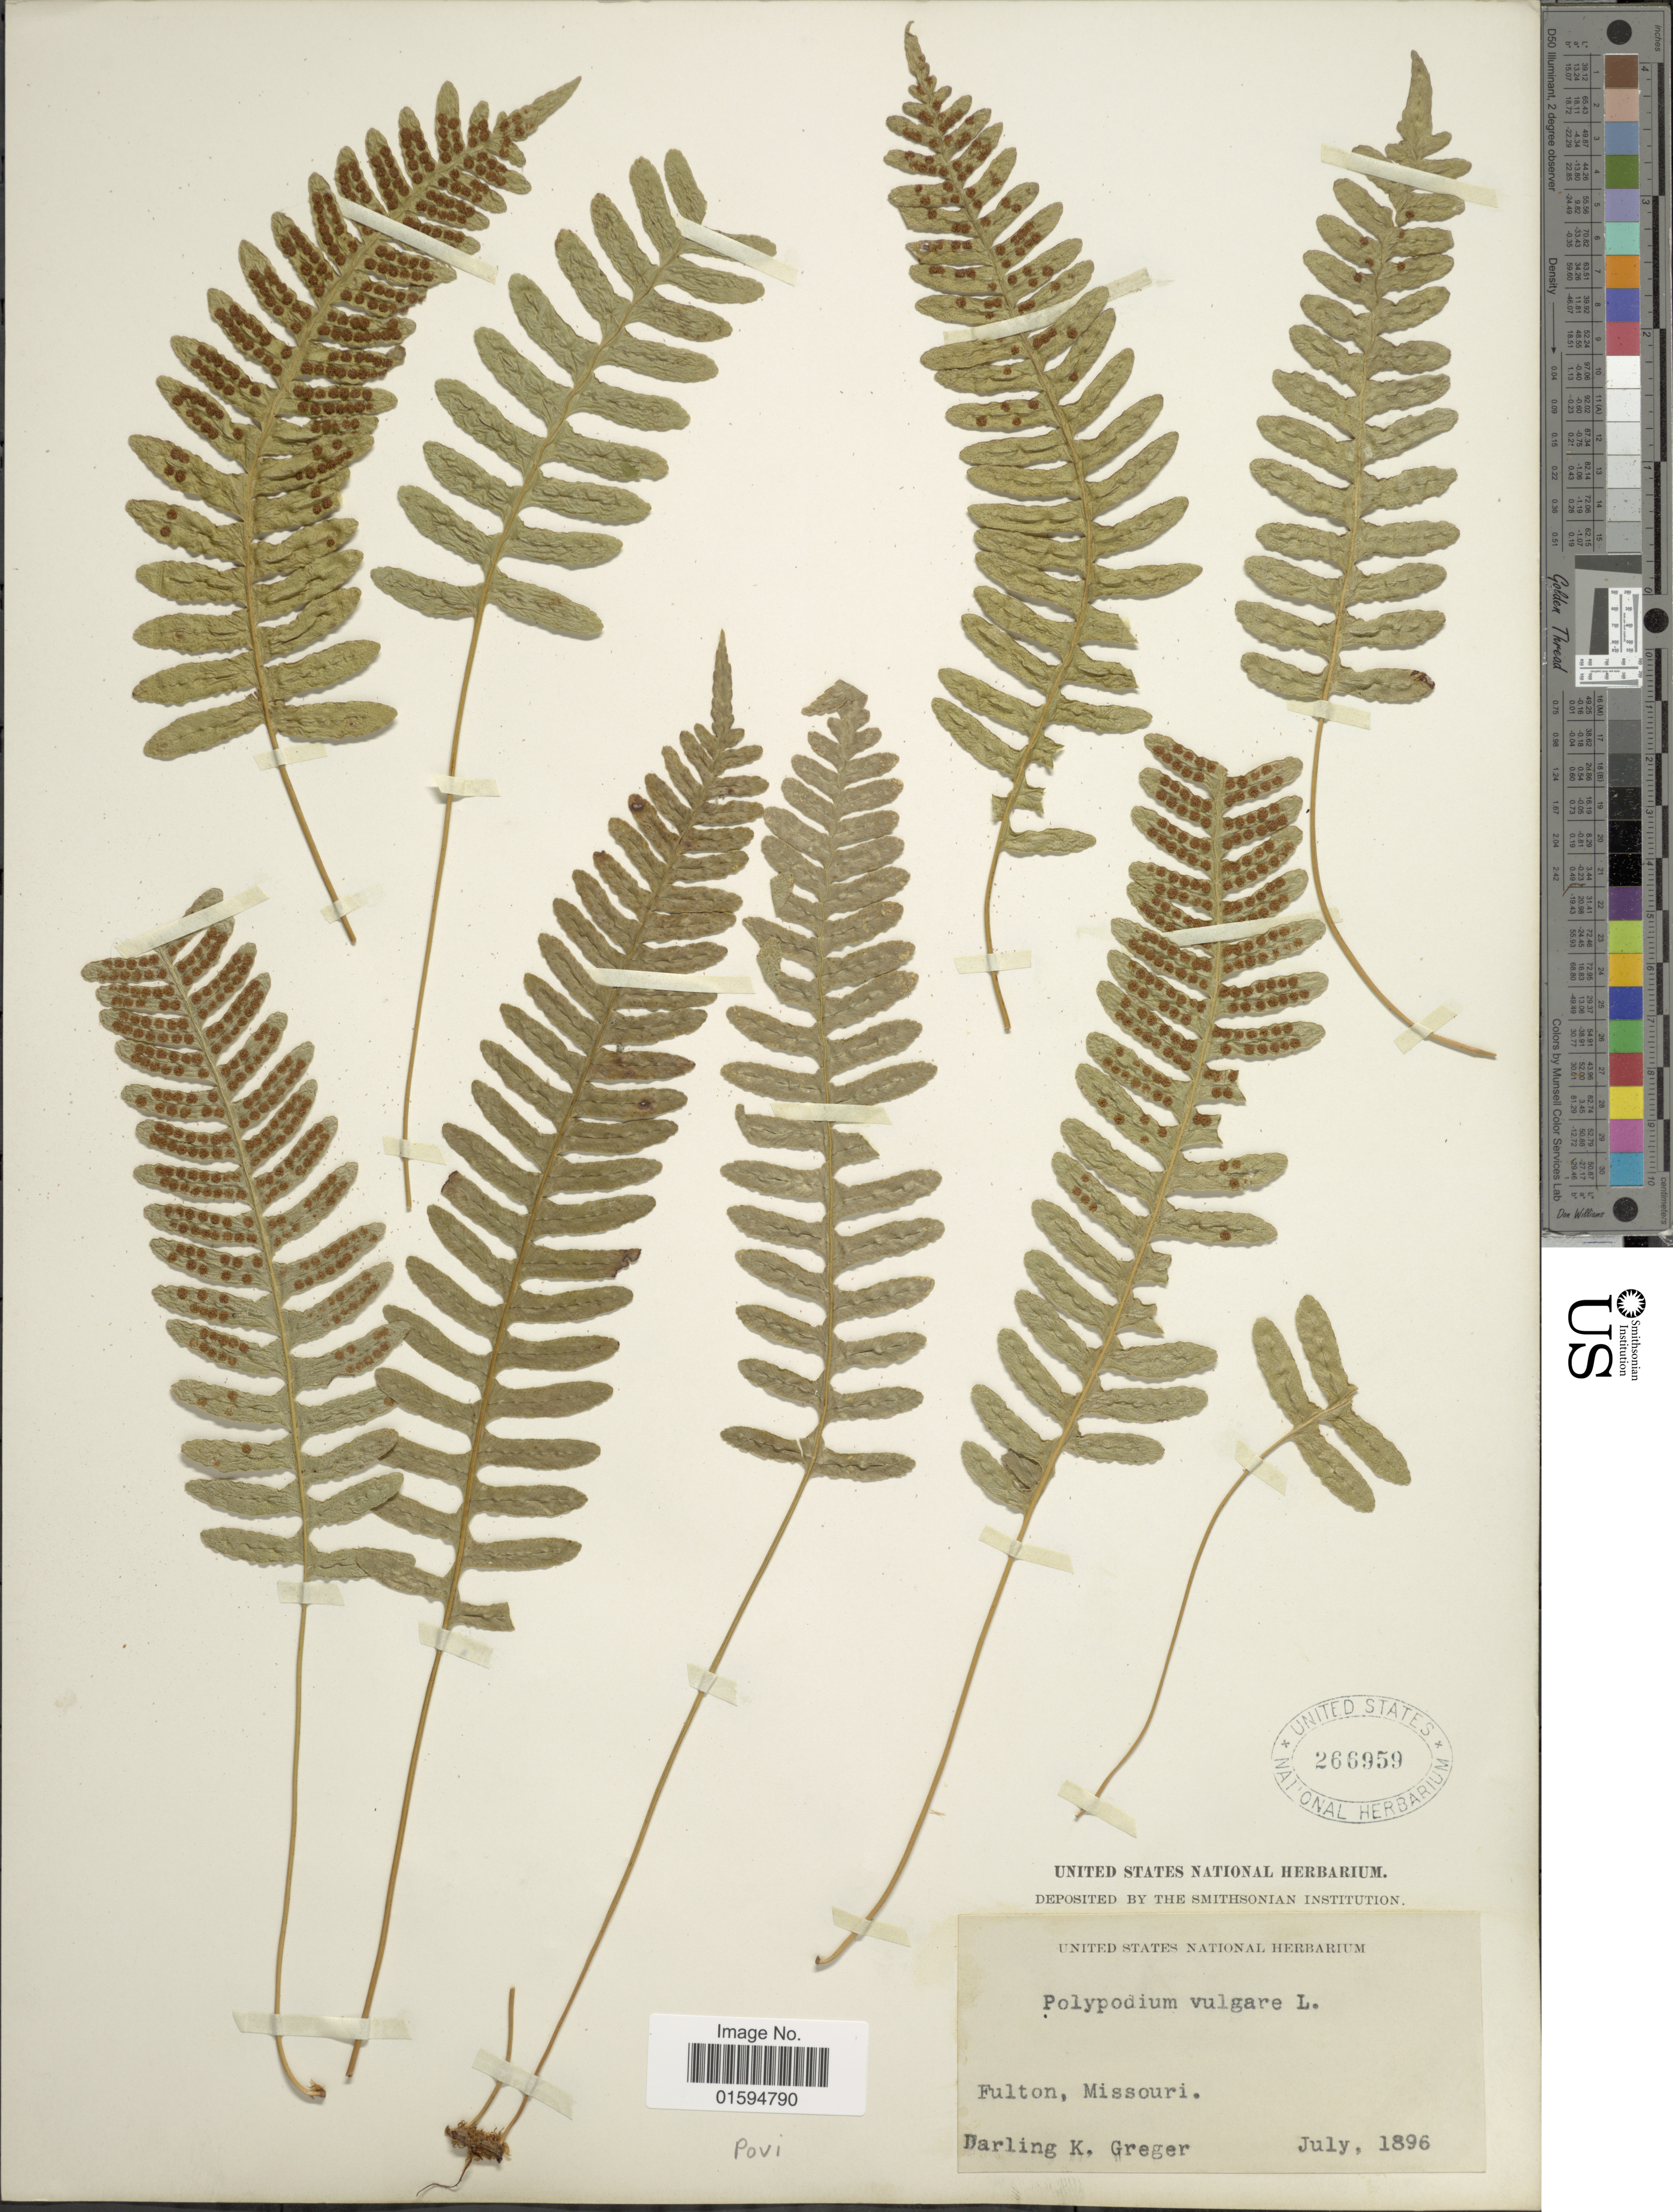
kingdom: Plantae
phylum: Tracheophyta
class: Polypodiopsida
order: Polypodiales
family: Polypodiaceae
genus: Polypodium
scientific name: Polypodium virginianum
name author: L.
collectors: D. Greger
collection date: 1896-07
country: United States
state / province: Missouri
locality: Fulton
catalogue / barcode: US 266959